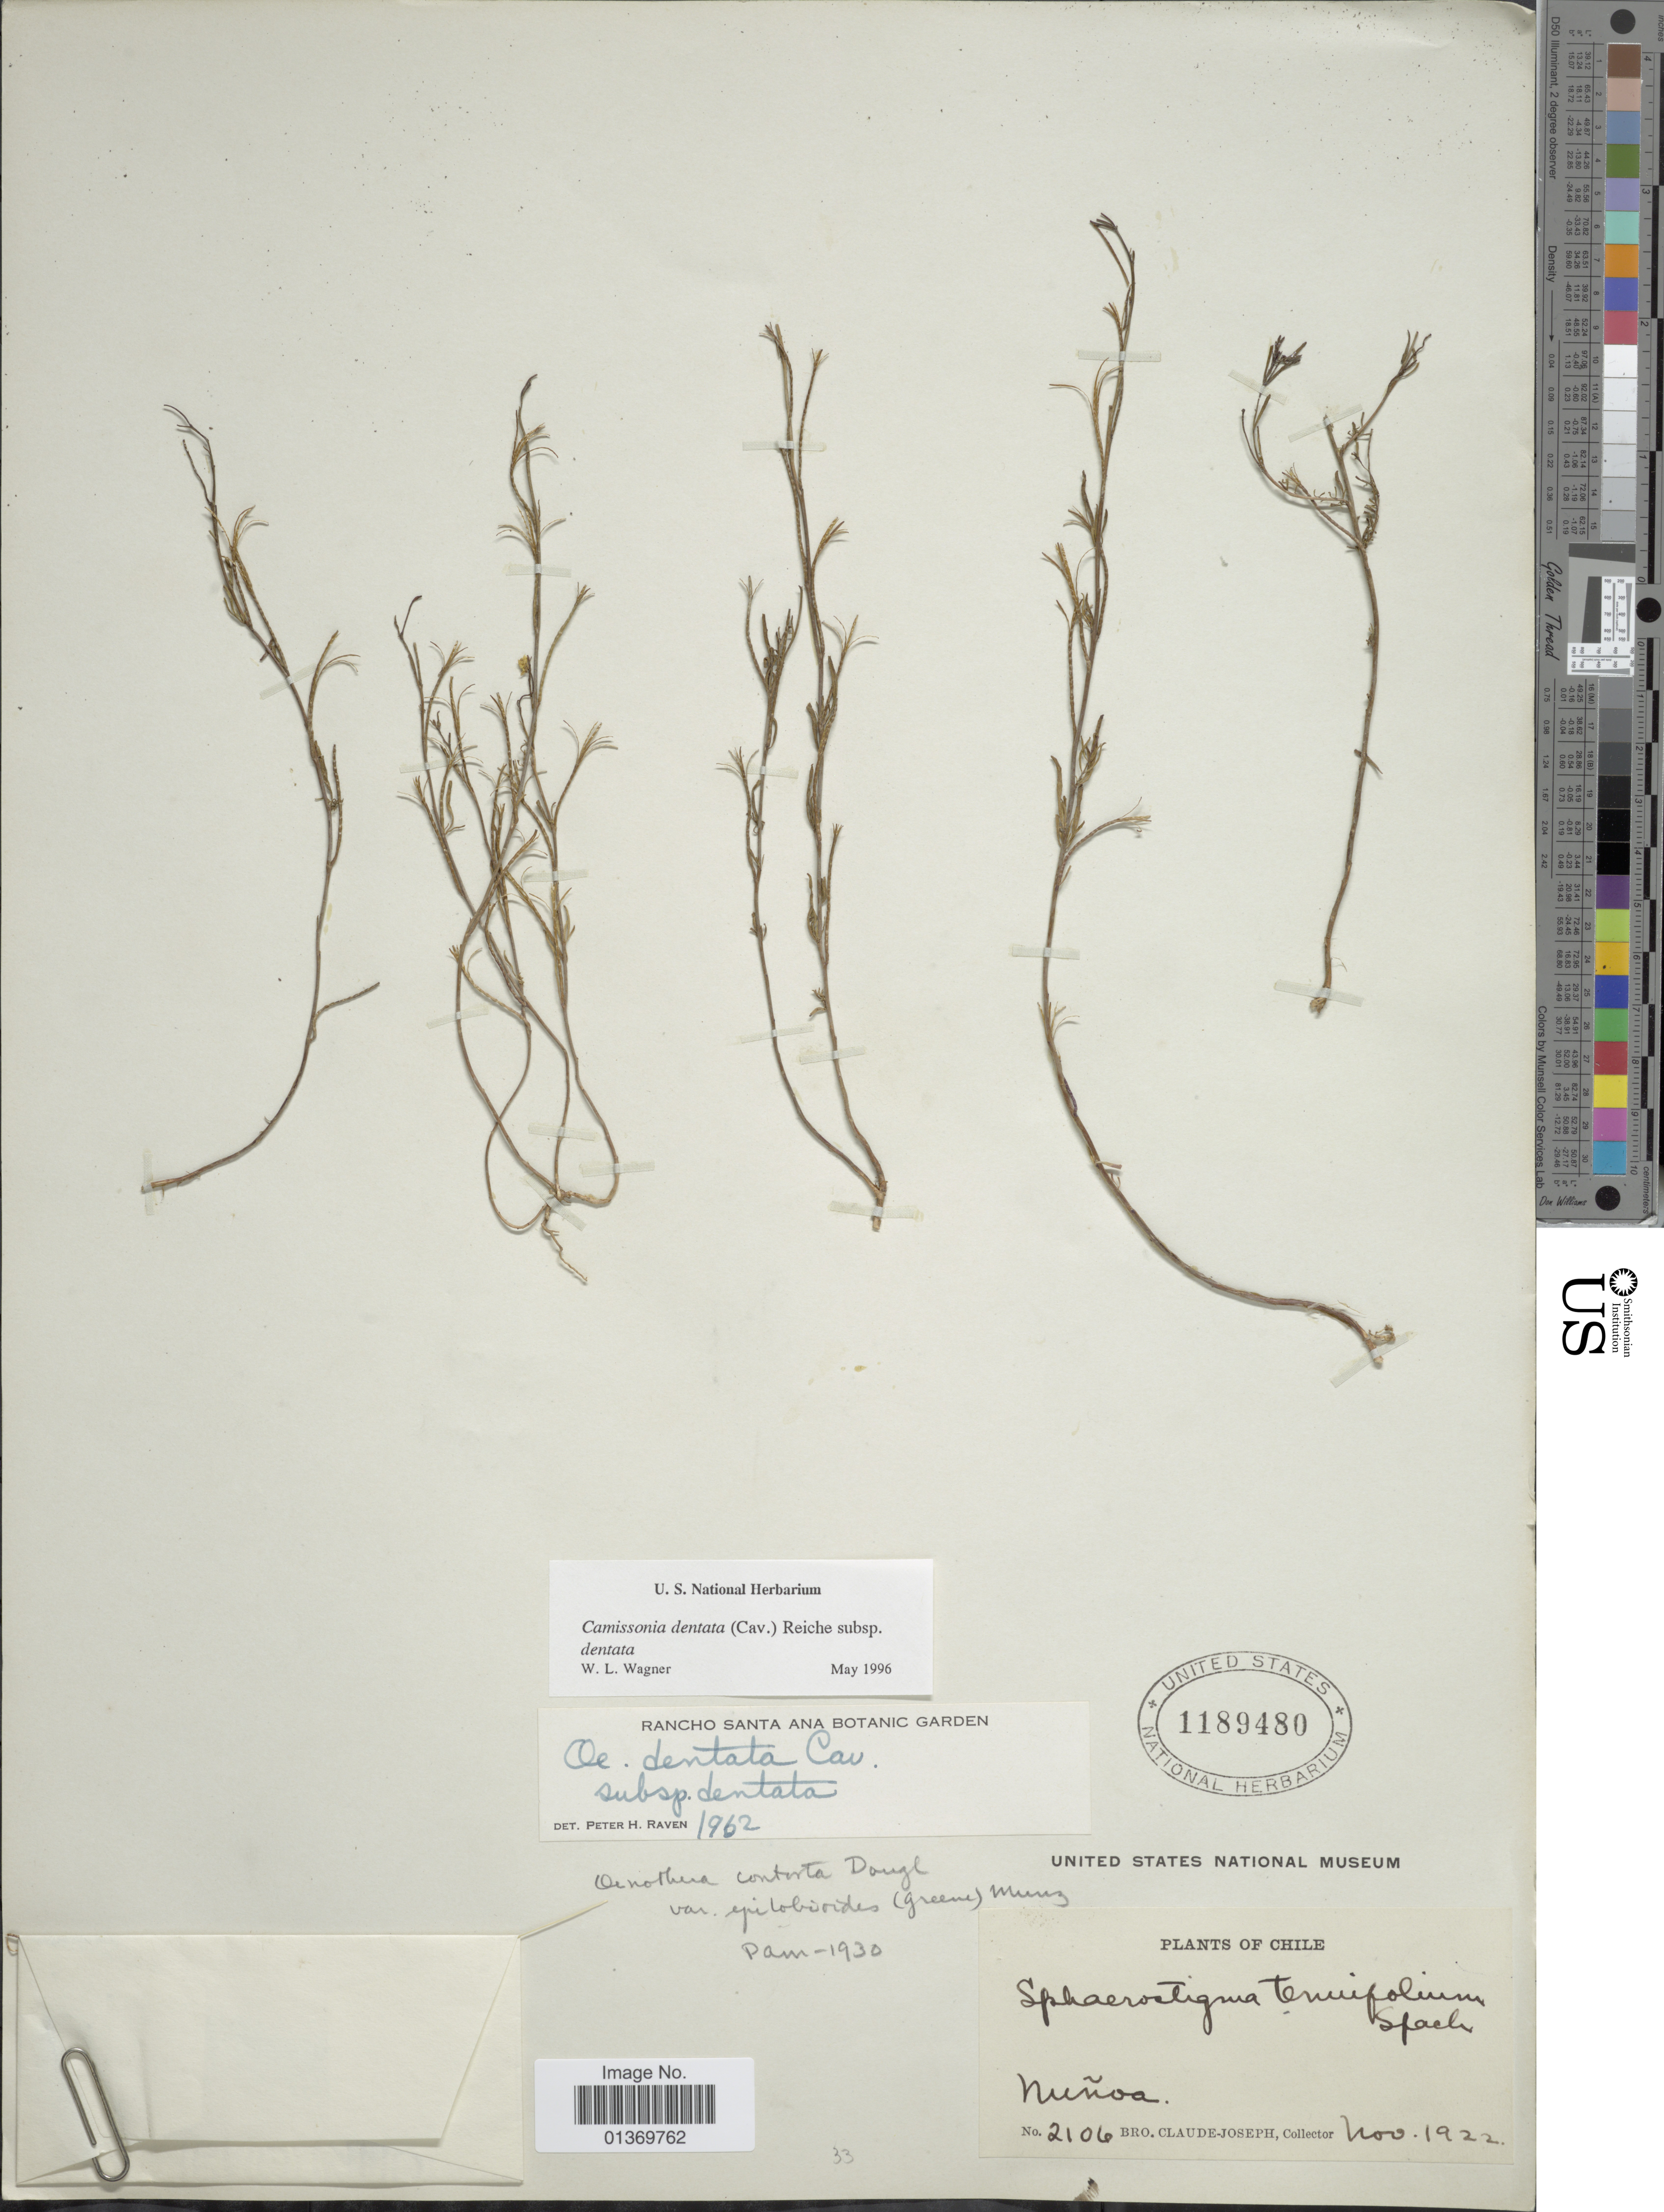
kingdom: Plantae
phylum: Tracheophyta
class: Magnoliopsida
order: Myrtales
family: Onagraceae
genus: Camissonia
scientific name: Camissonia dentata subsp. dentata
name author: (Cav.) Reiche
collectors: Bro. Claude-Joseph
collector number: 2106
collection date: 1922-11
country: Chile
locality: Nuñoa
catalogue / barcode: US 1189480